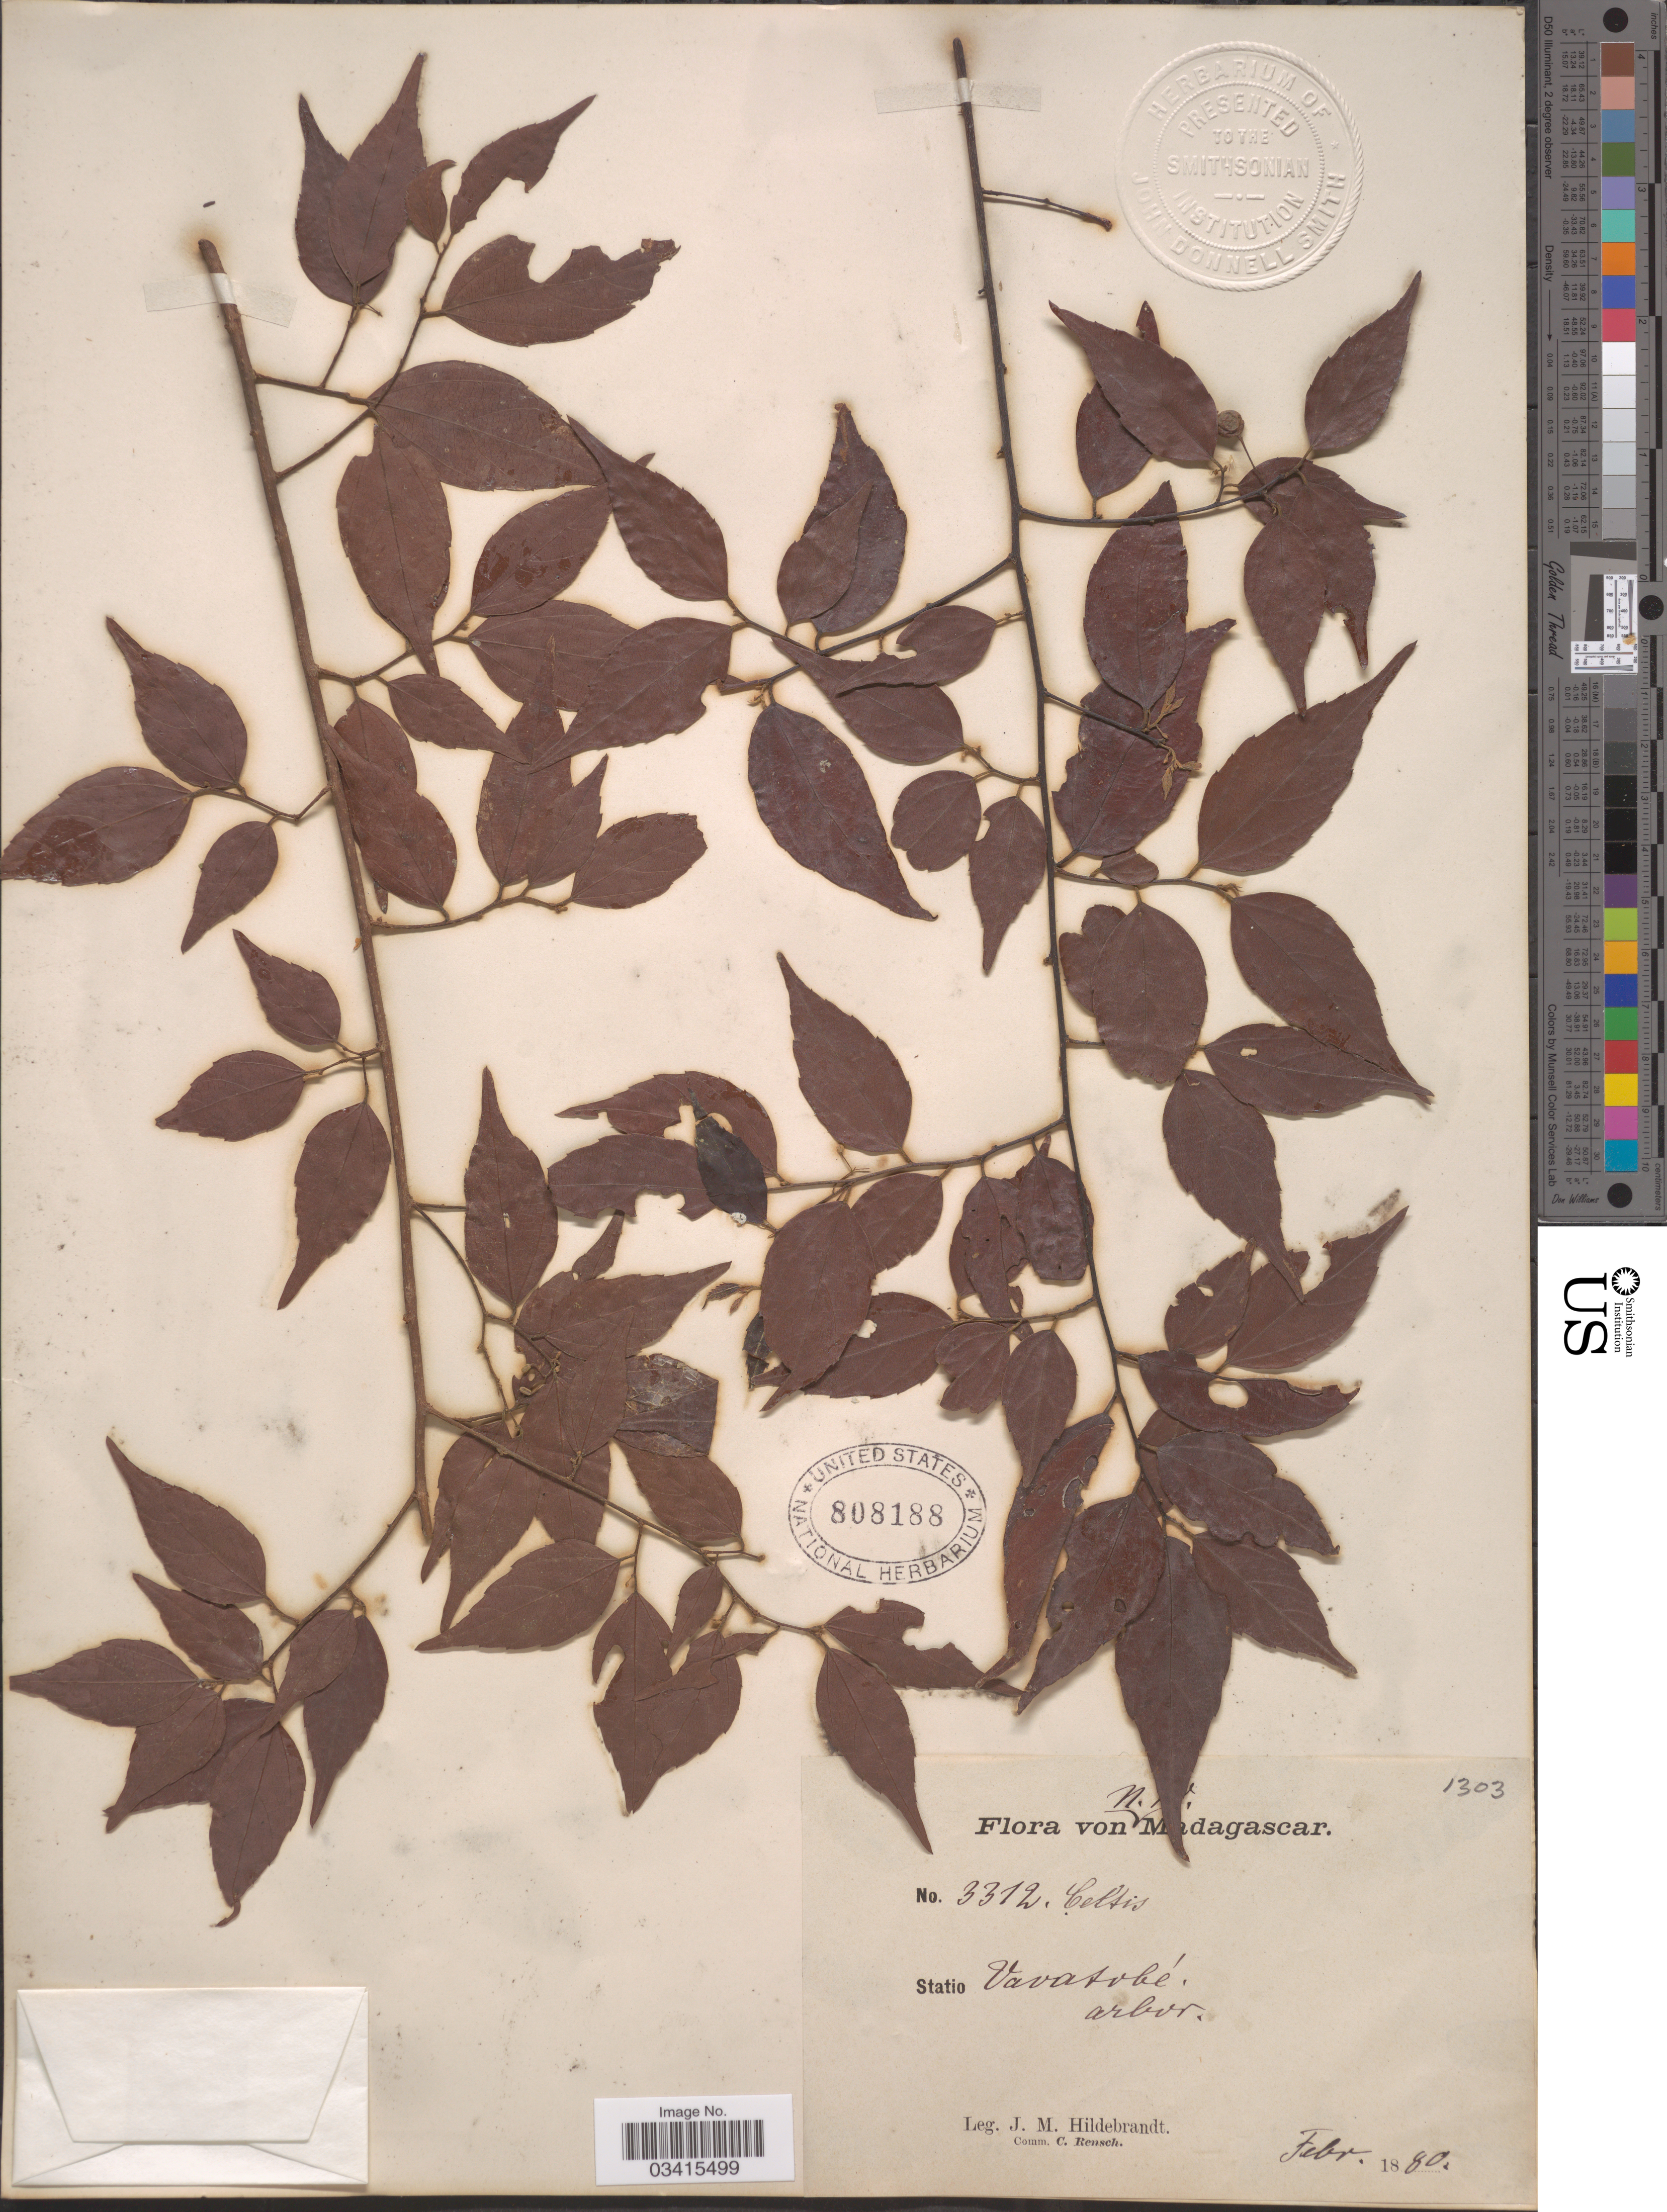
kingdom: Plantae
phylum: Tracheophyta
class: Magnoliopsida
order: Rosales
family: Cannabaceae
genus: Celtis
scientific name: Celtis sp.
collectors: J. Hildebrandt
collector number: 3312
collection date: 1880-02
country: Madagascar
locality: N. [illegible text] Madagascar. Statio Vavatobé.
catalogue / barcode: US 808188